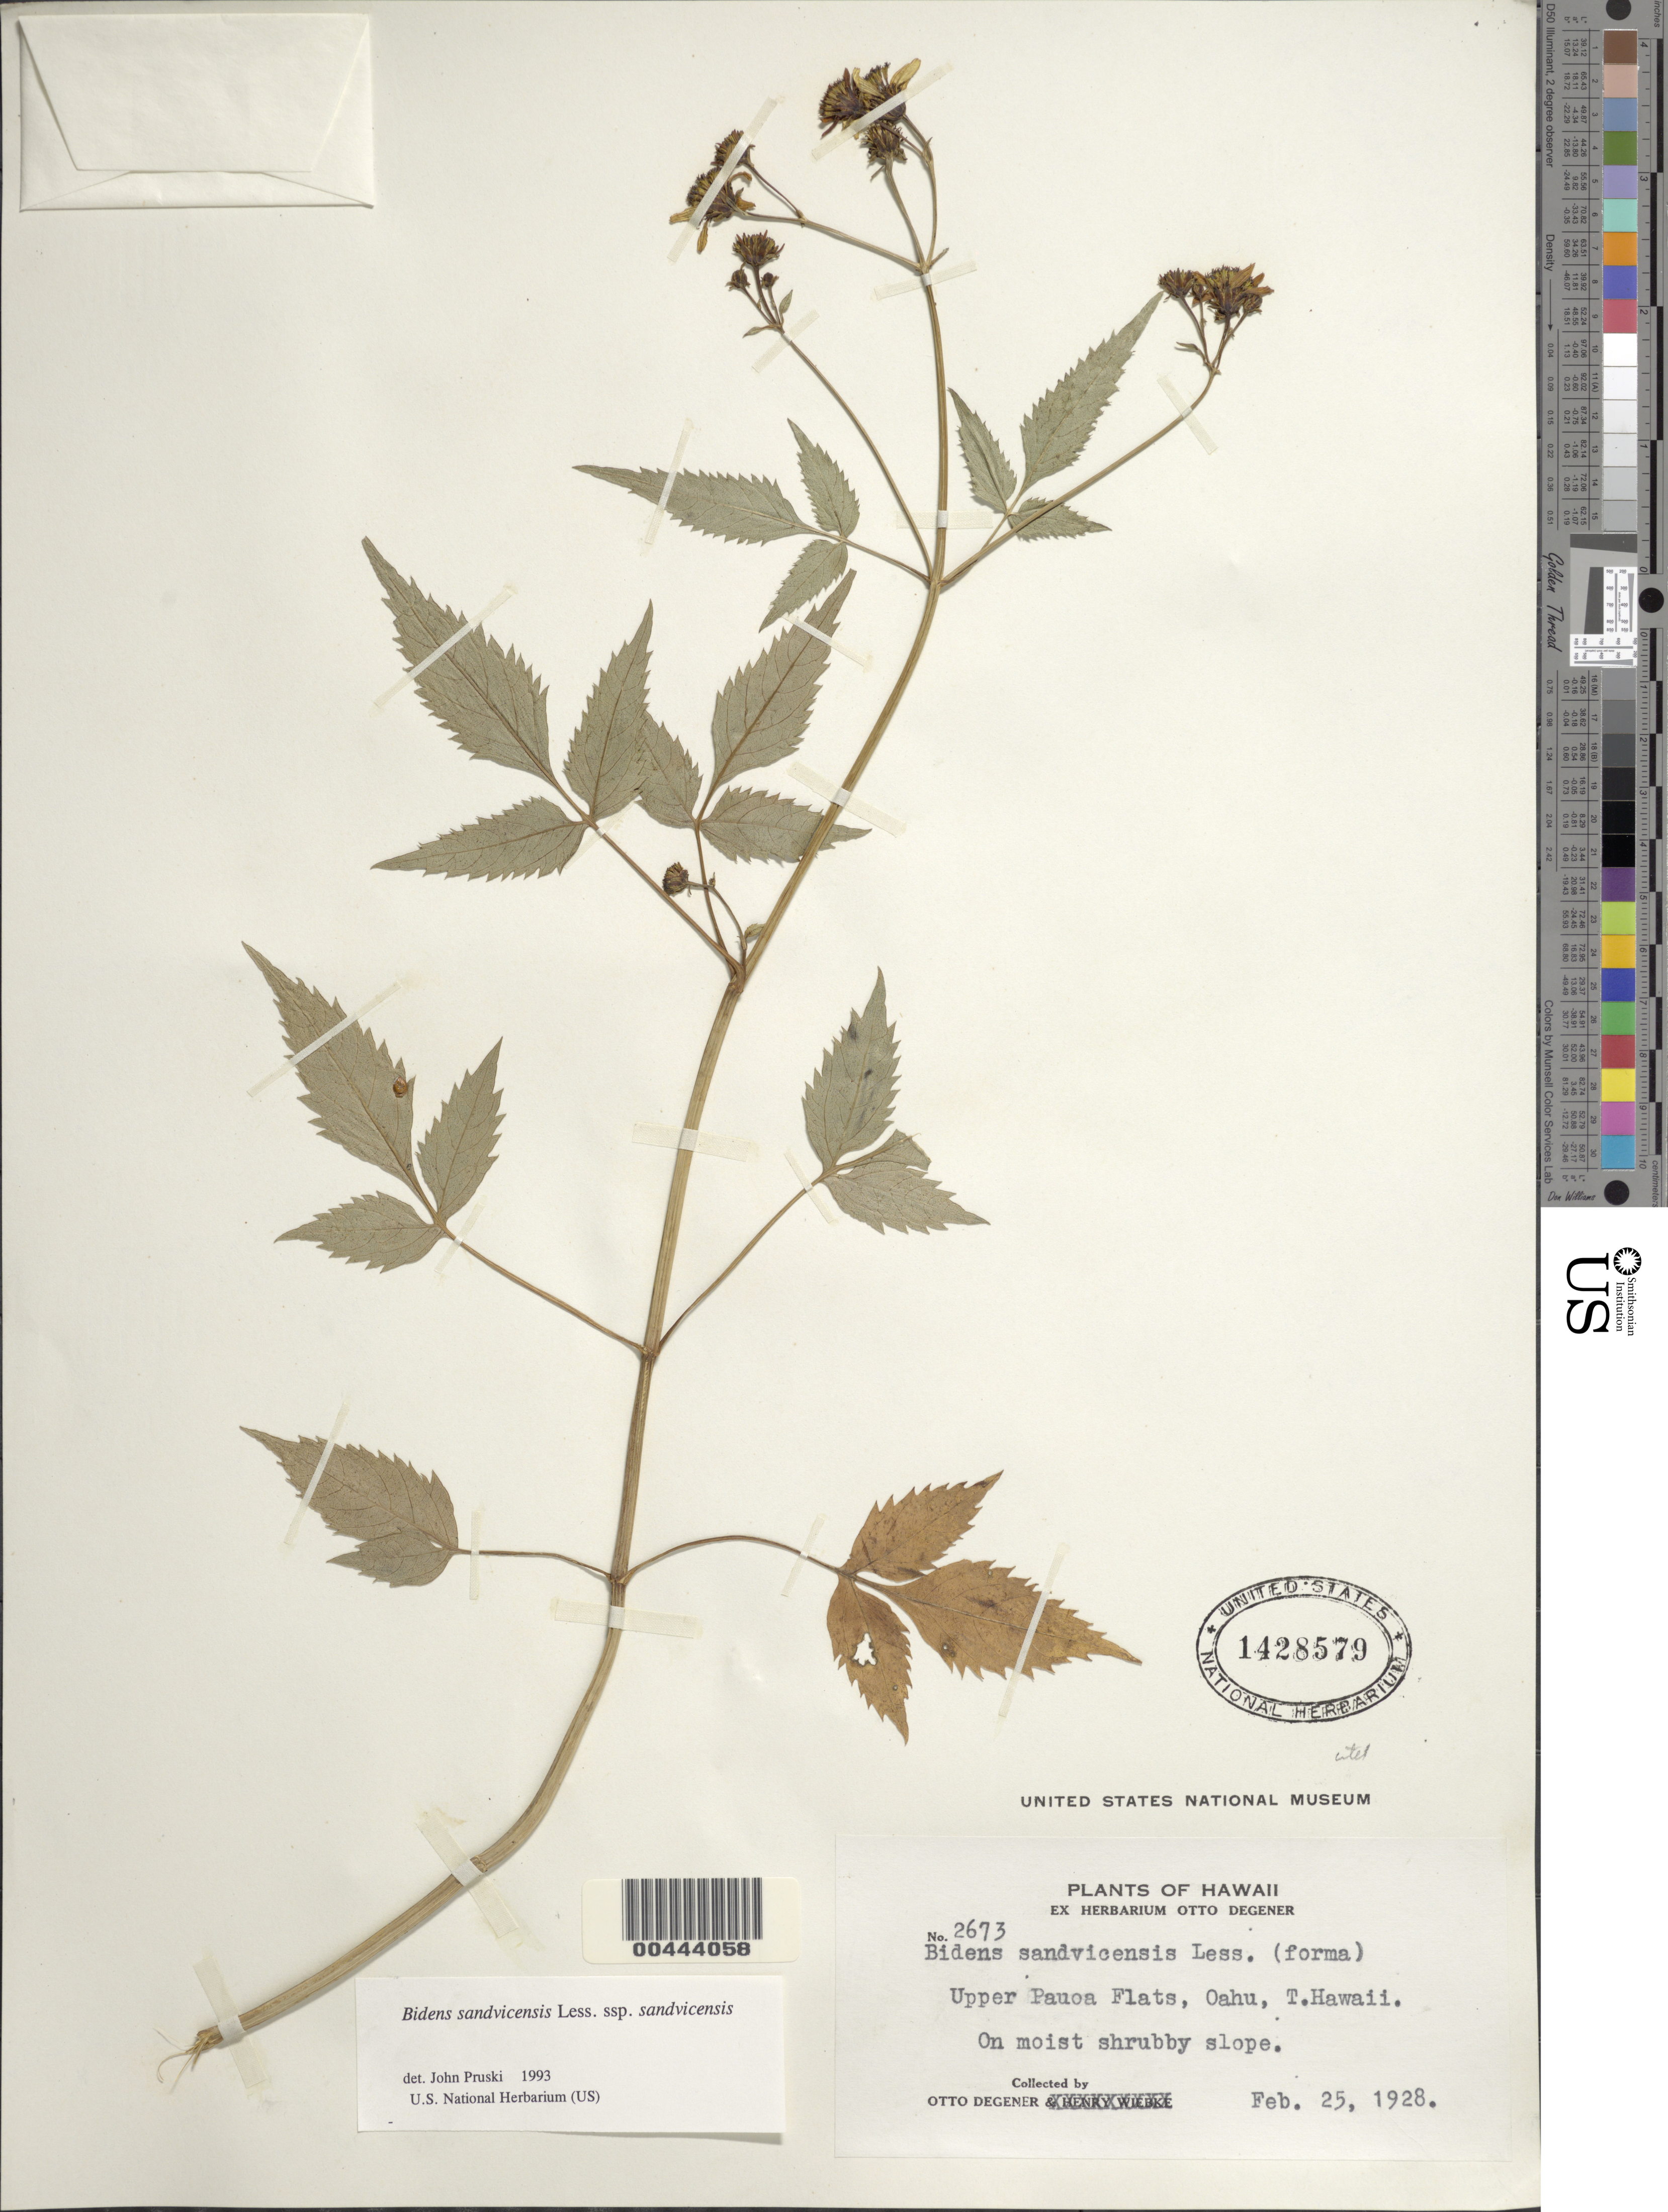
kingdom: Plantae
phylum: Tracheophyta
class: Magnoliopsida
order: Asterales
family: Asteraceae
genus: Bidens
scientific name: Bidens sandvicensis subsp. sandvicensis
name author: Less.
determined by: Pruski, J. F.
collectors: O. Degener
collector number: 2673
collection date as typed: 25 Feb 1928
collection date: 1928-02-25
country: United States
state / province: Hawaii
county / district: Honolulu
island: Oahu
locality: Upper Pauoa Flats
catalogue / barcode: US 1428579